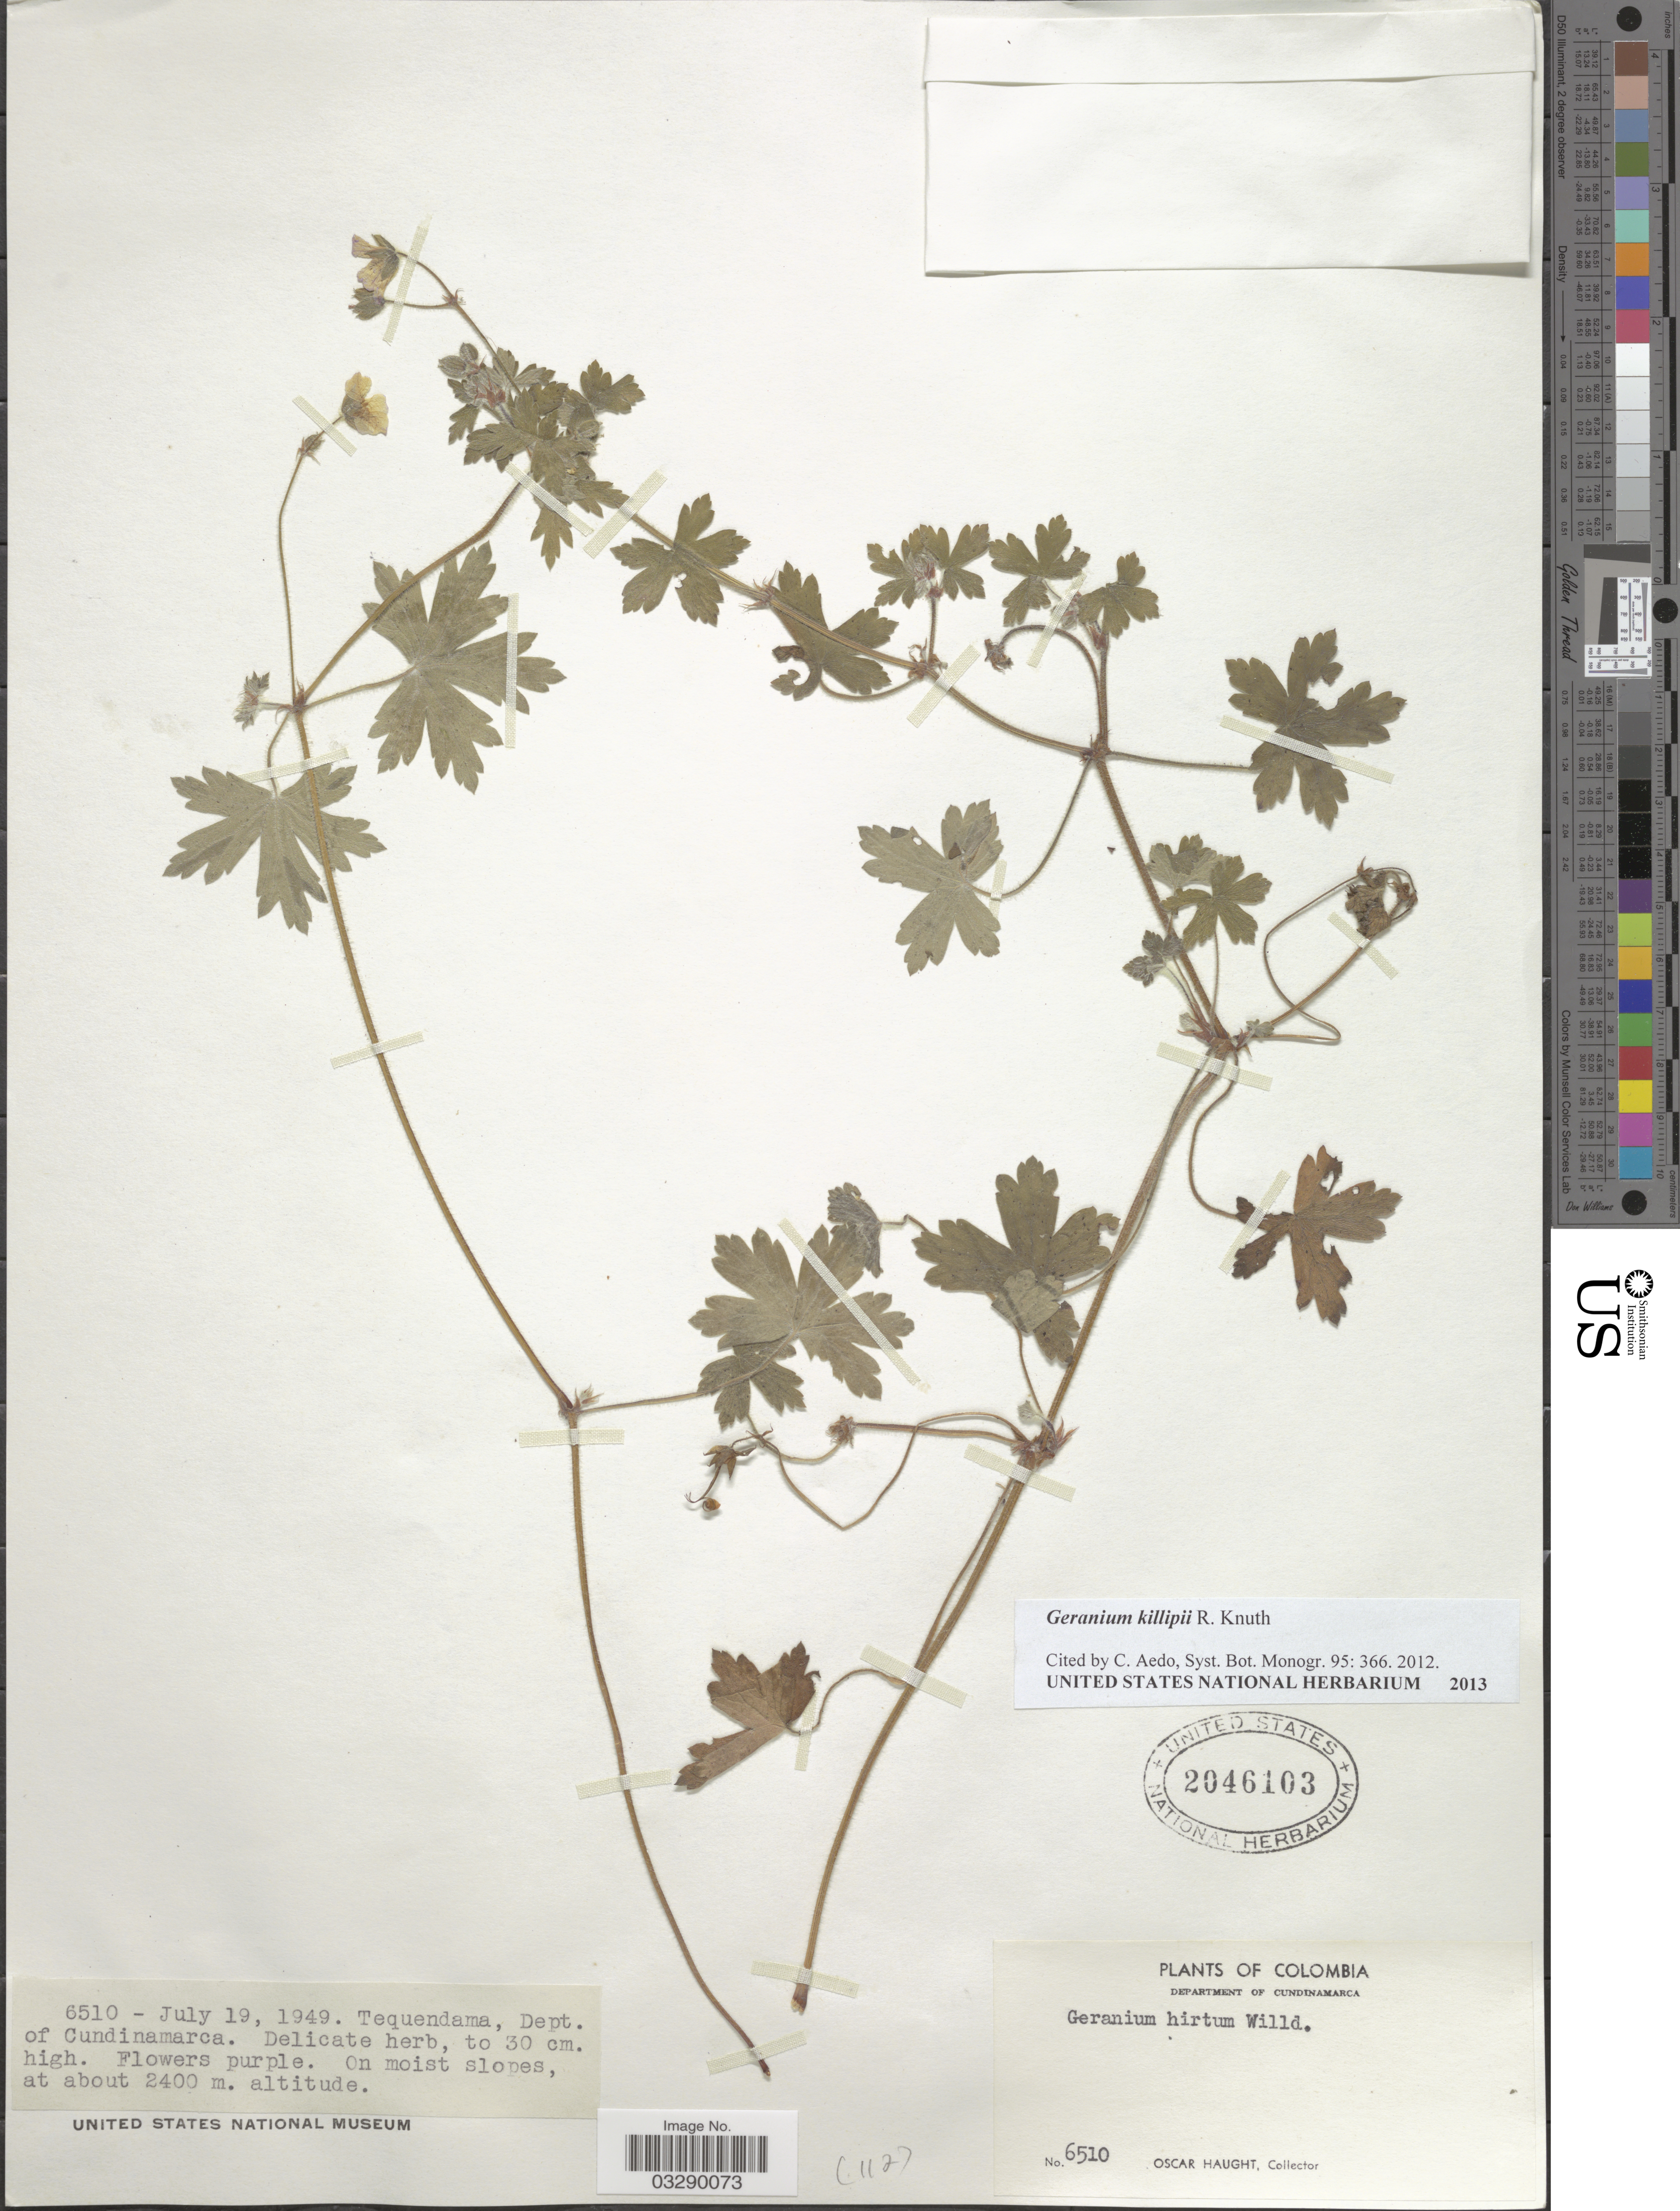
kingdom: Plantae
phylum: Tracheophyta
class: Magnoliopsida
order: Geraniales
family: Geraniaceae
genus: Geranium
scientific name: Geranium killipii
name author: R. Knuth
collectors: O. L. Haught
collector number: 6510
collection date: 1949-07-19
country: Colombia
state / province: Cundinamarca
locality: Tequendama, Dept. of Cundinamarca.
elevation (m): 2400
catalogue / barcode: US 2046103